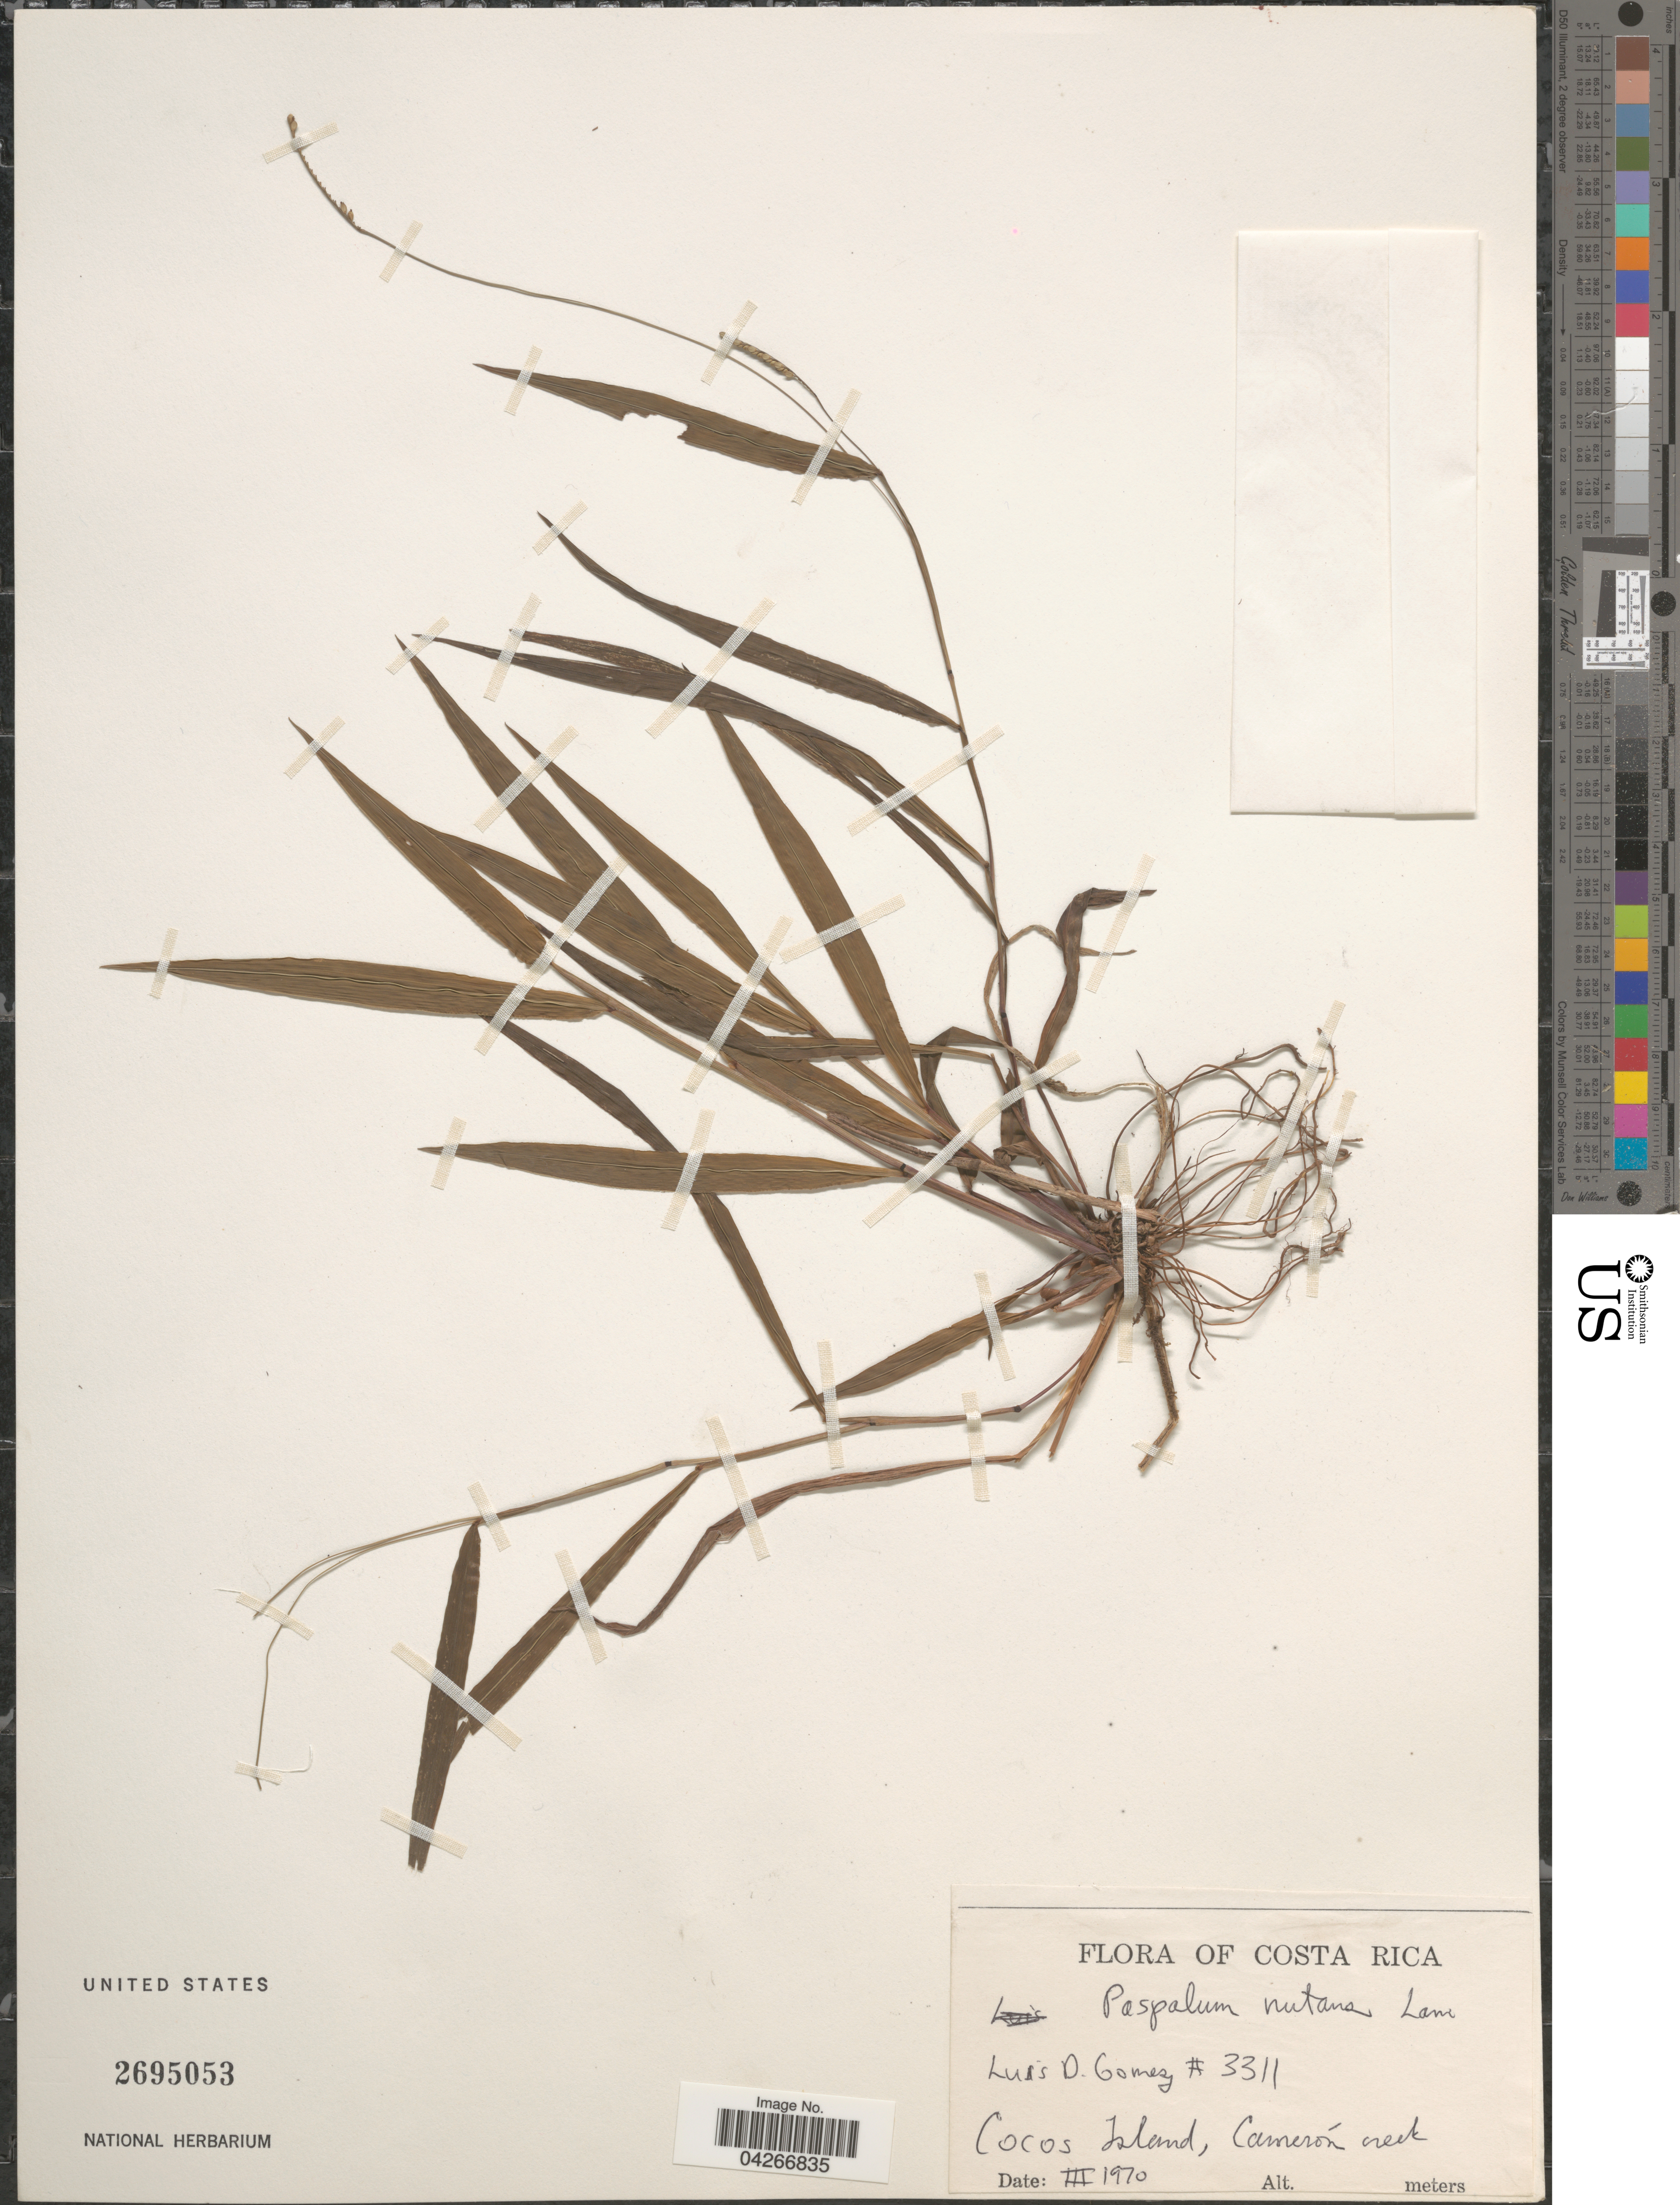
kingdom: Plantae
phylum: Tracheophyta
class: Liliopsida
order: Poales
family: Poaceae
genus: Paspalum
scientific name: Paspalum nutans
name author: Lam.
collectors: L. D. Gómez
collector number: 3311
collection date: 1970-03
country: Costa Rica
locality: Cocos Island, Camerón creek.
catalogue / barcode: US 2695053